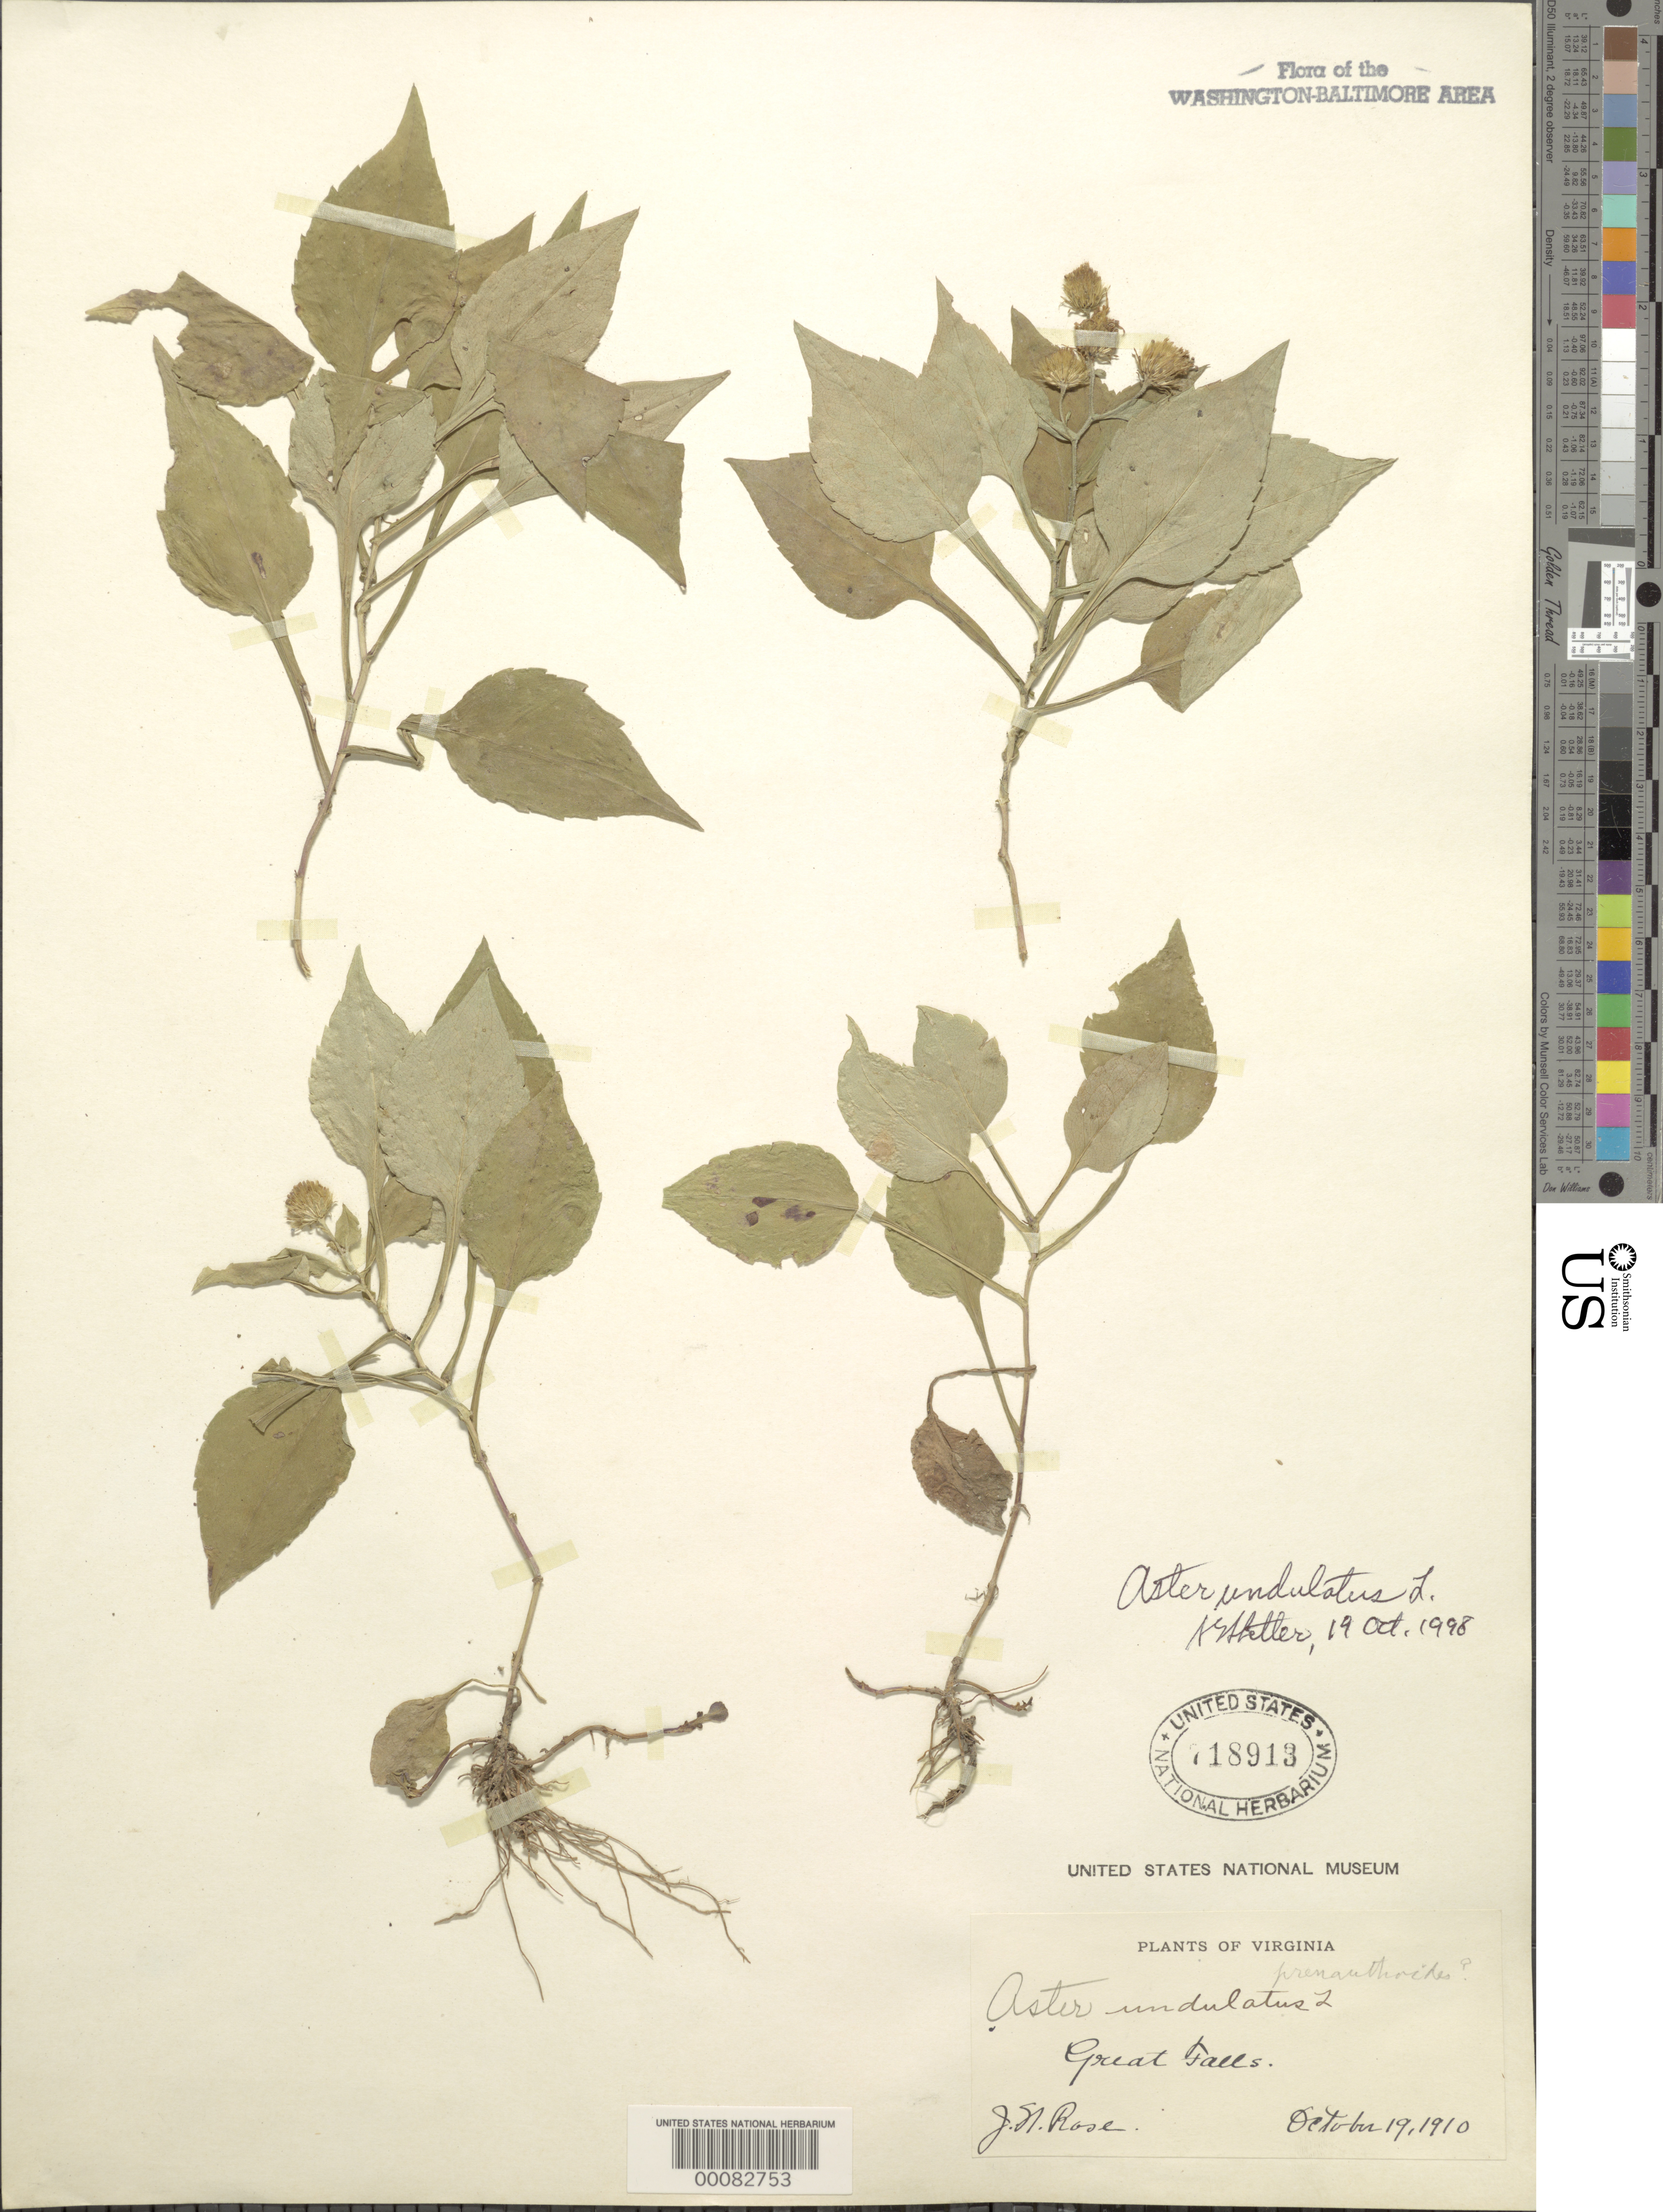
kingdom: Plantae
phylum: Tracheophyta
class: Magnoliopsida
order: Asterales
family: Asteraceae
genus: Symphyotrichum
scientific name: Symphyotrichum undulatum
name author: (L.) G.L. Nesom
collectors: J. N. Rose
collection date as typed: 19 Oct 1910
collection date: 1910-10-19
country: United States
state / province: Virginia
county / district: Fairfax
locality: Great Falls C. & O. Canal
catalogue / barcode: US 718913